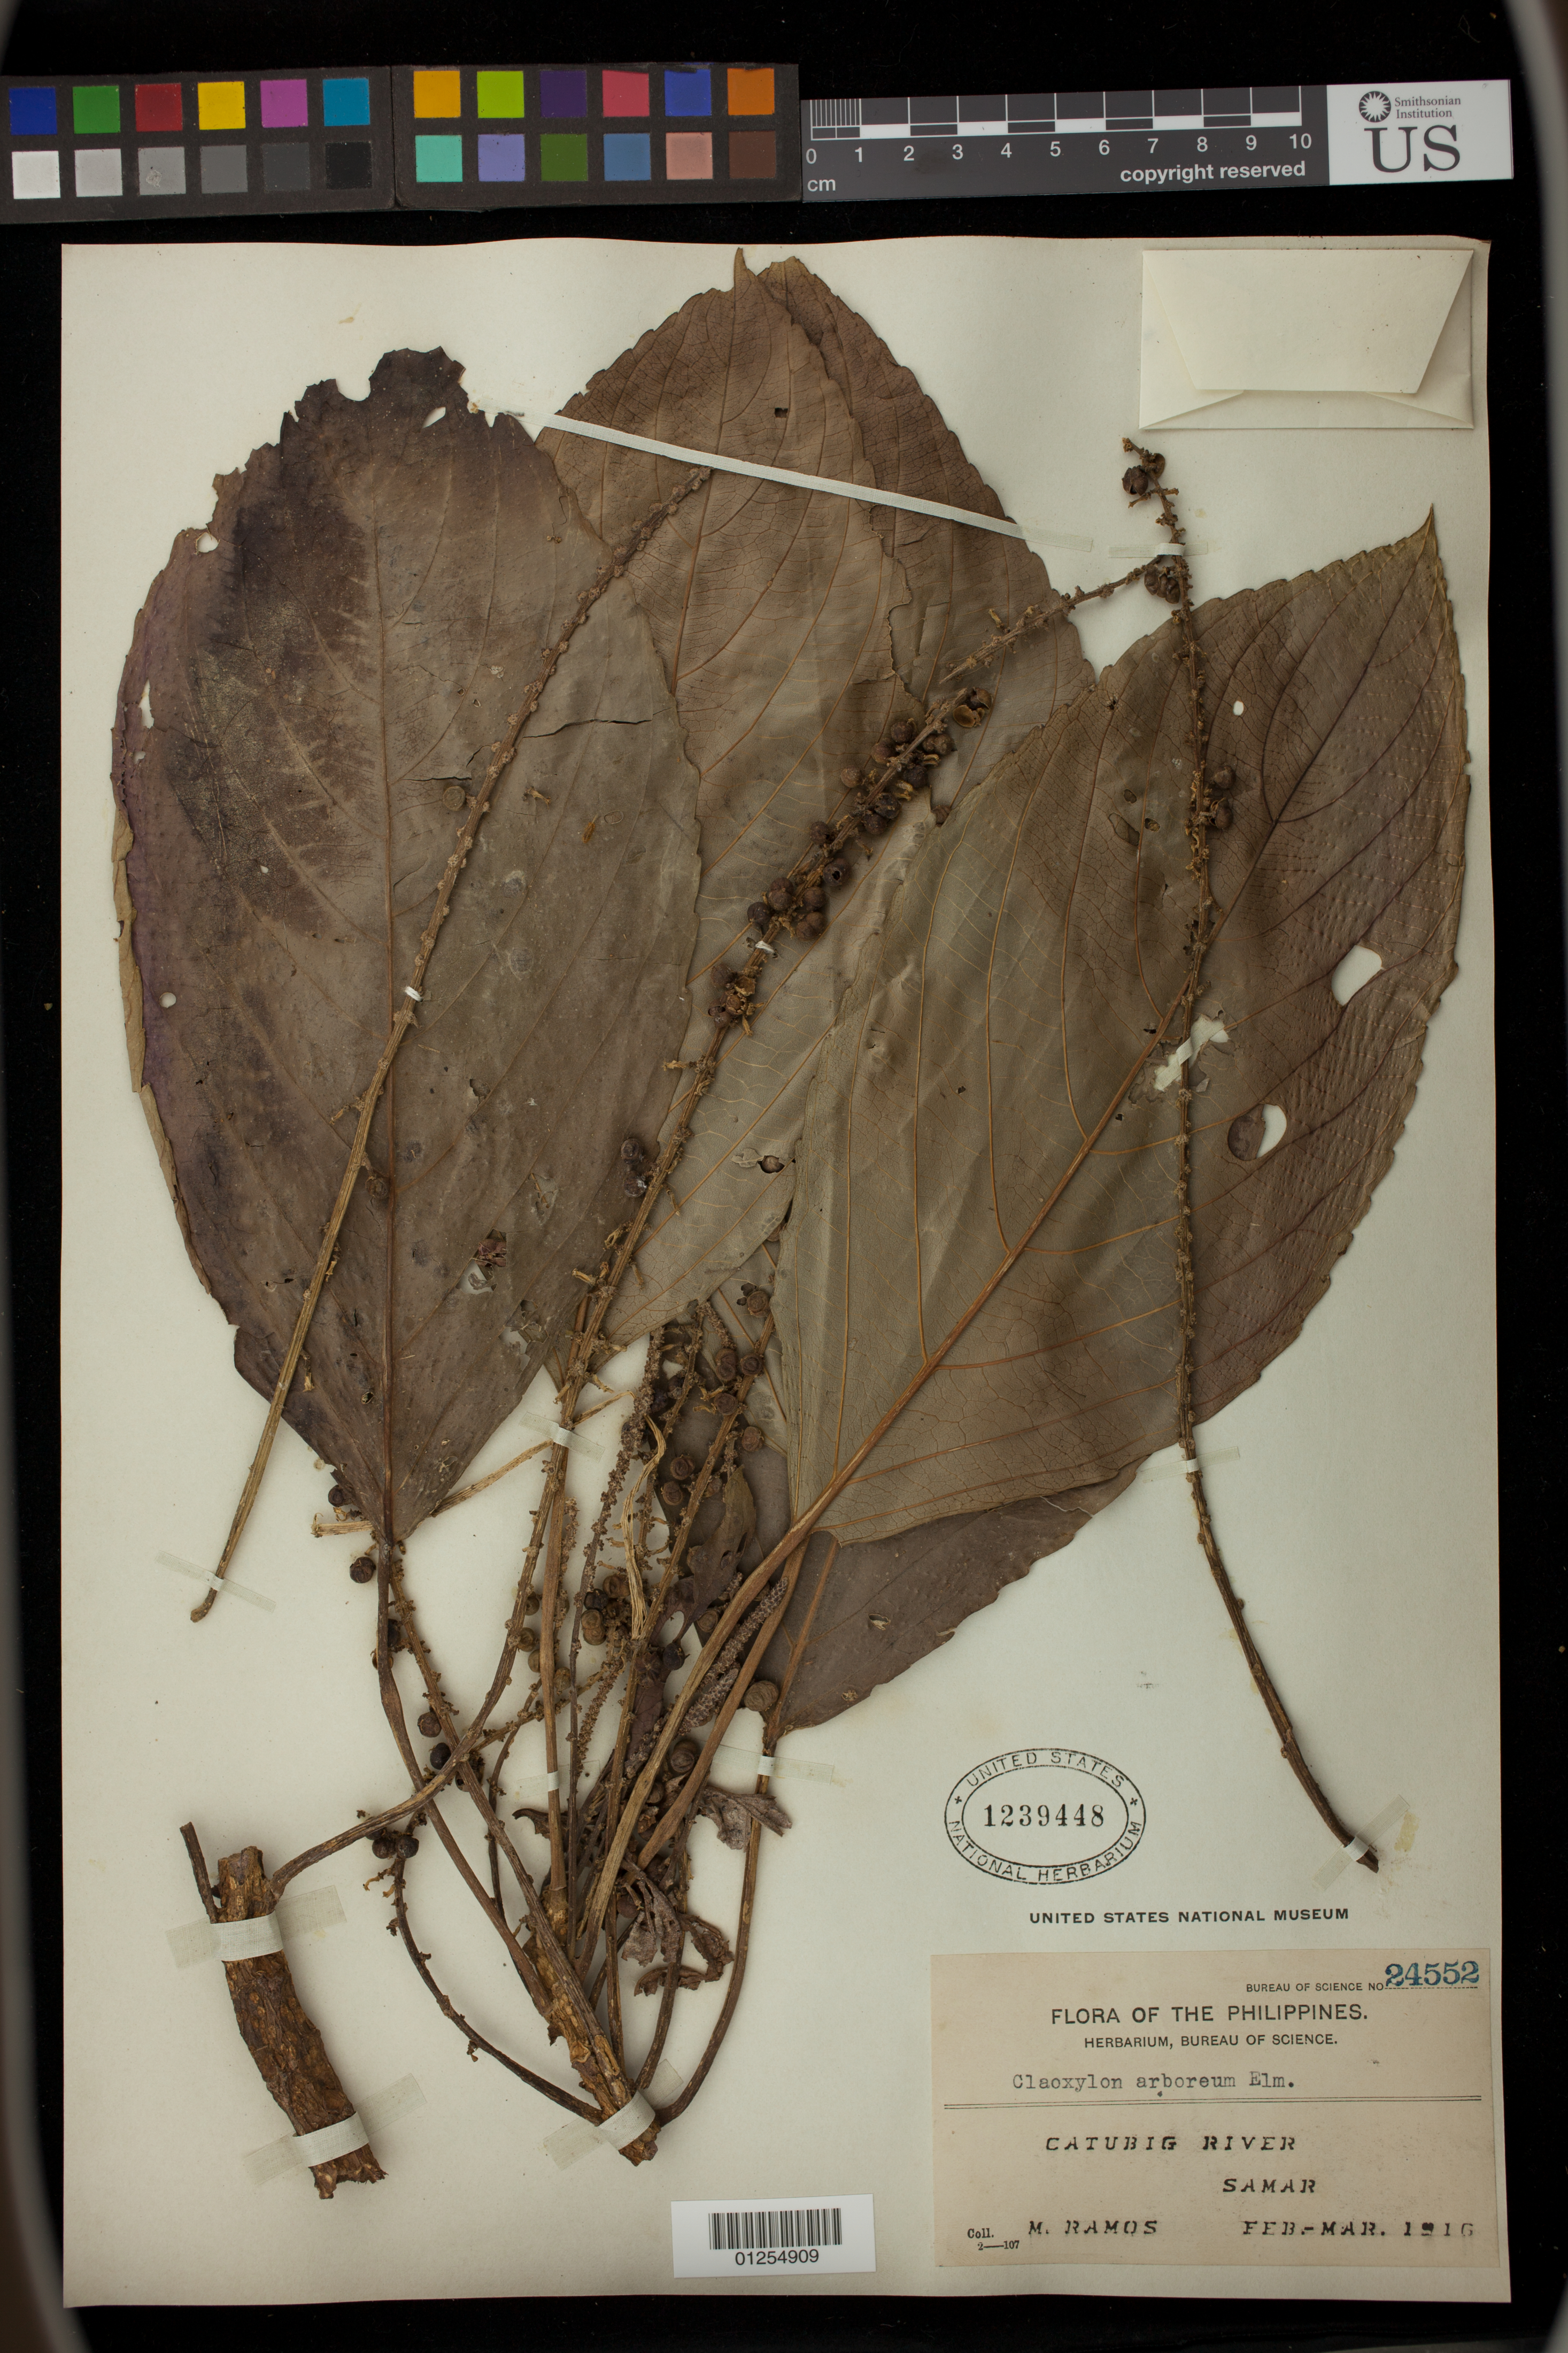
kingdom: Plantae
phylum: Tracheophyta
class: Magnoliopsida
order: Malpighiales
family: Euphorbiaceae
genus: Claoxylon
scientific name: Claoxylon arboreum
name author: Elmer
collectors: M. Ramos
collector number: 24552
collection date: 1916-02/1916-03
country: Philippines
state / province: Eastern Visayas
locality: Catubig River,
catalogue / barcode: US 1239448